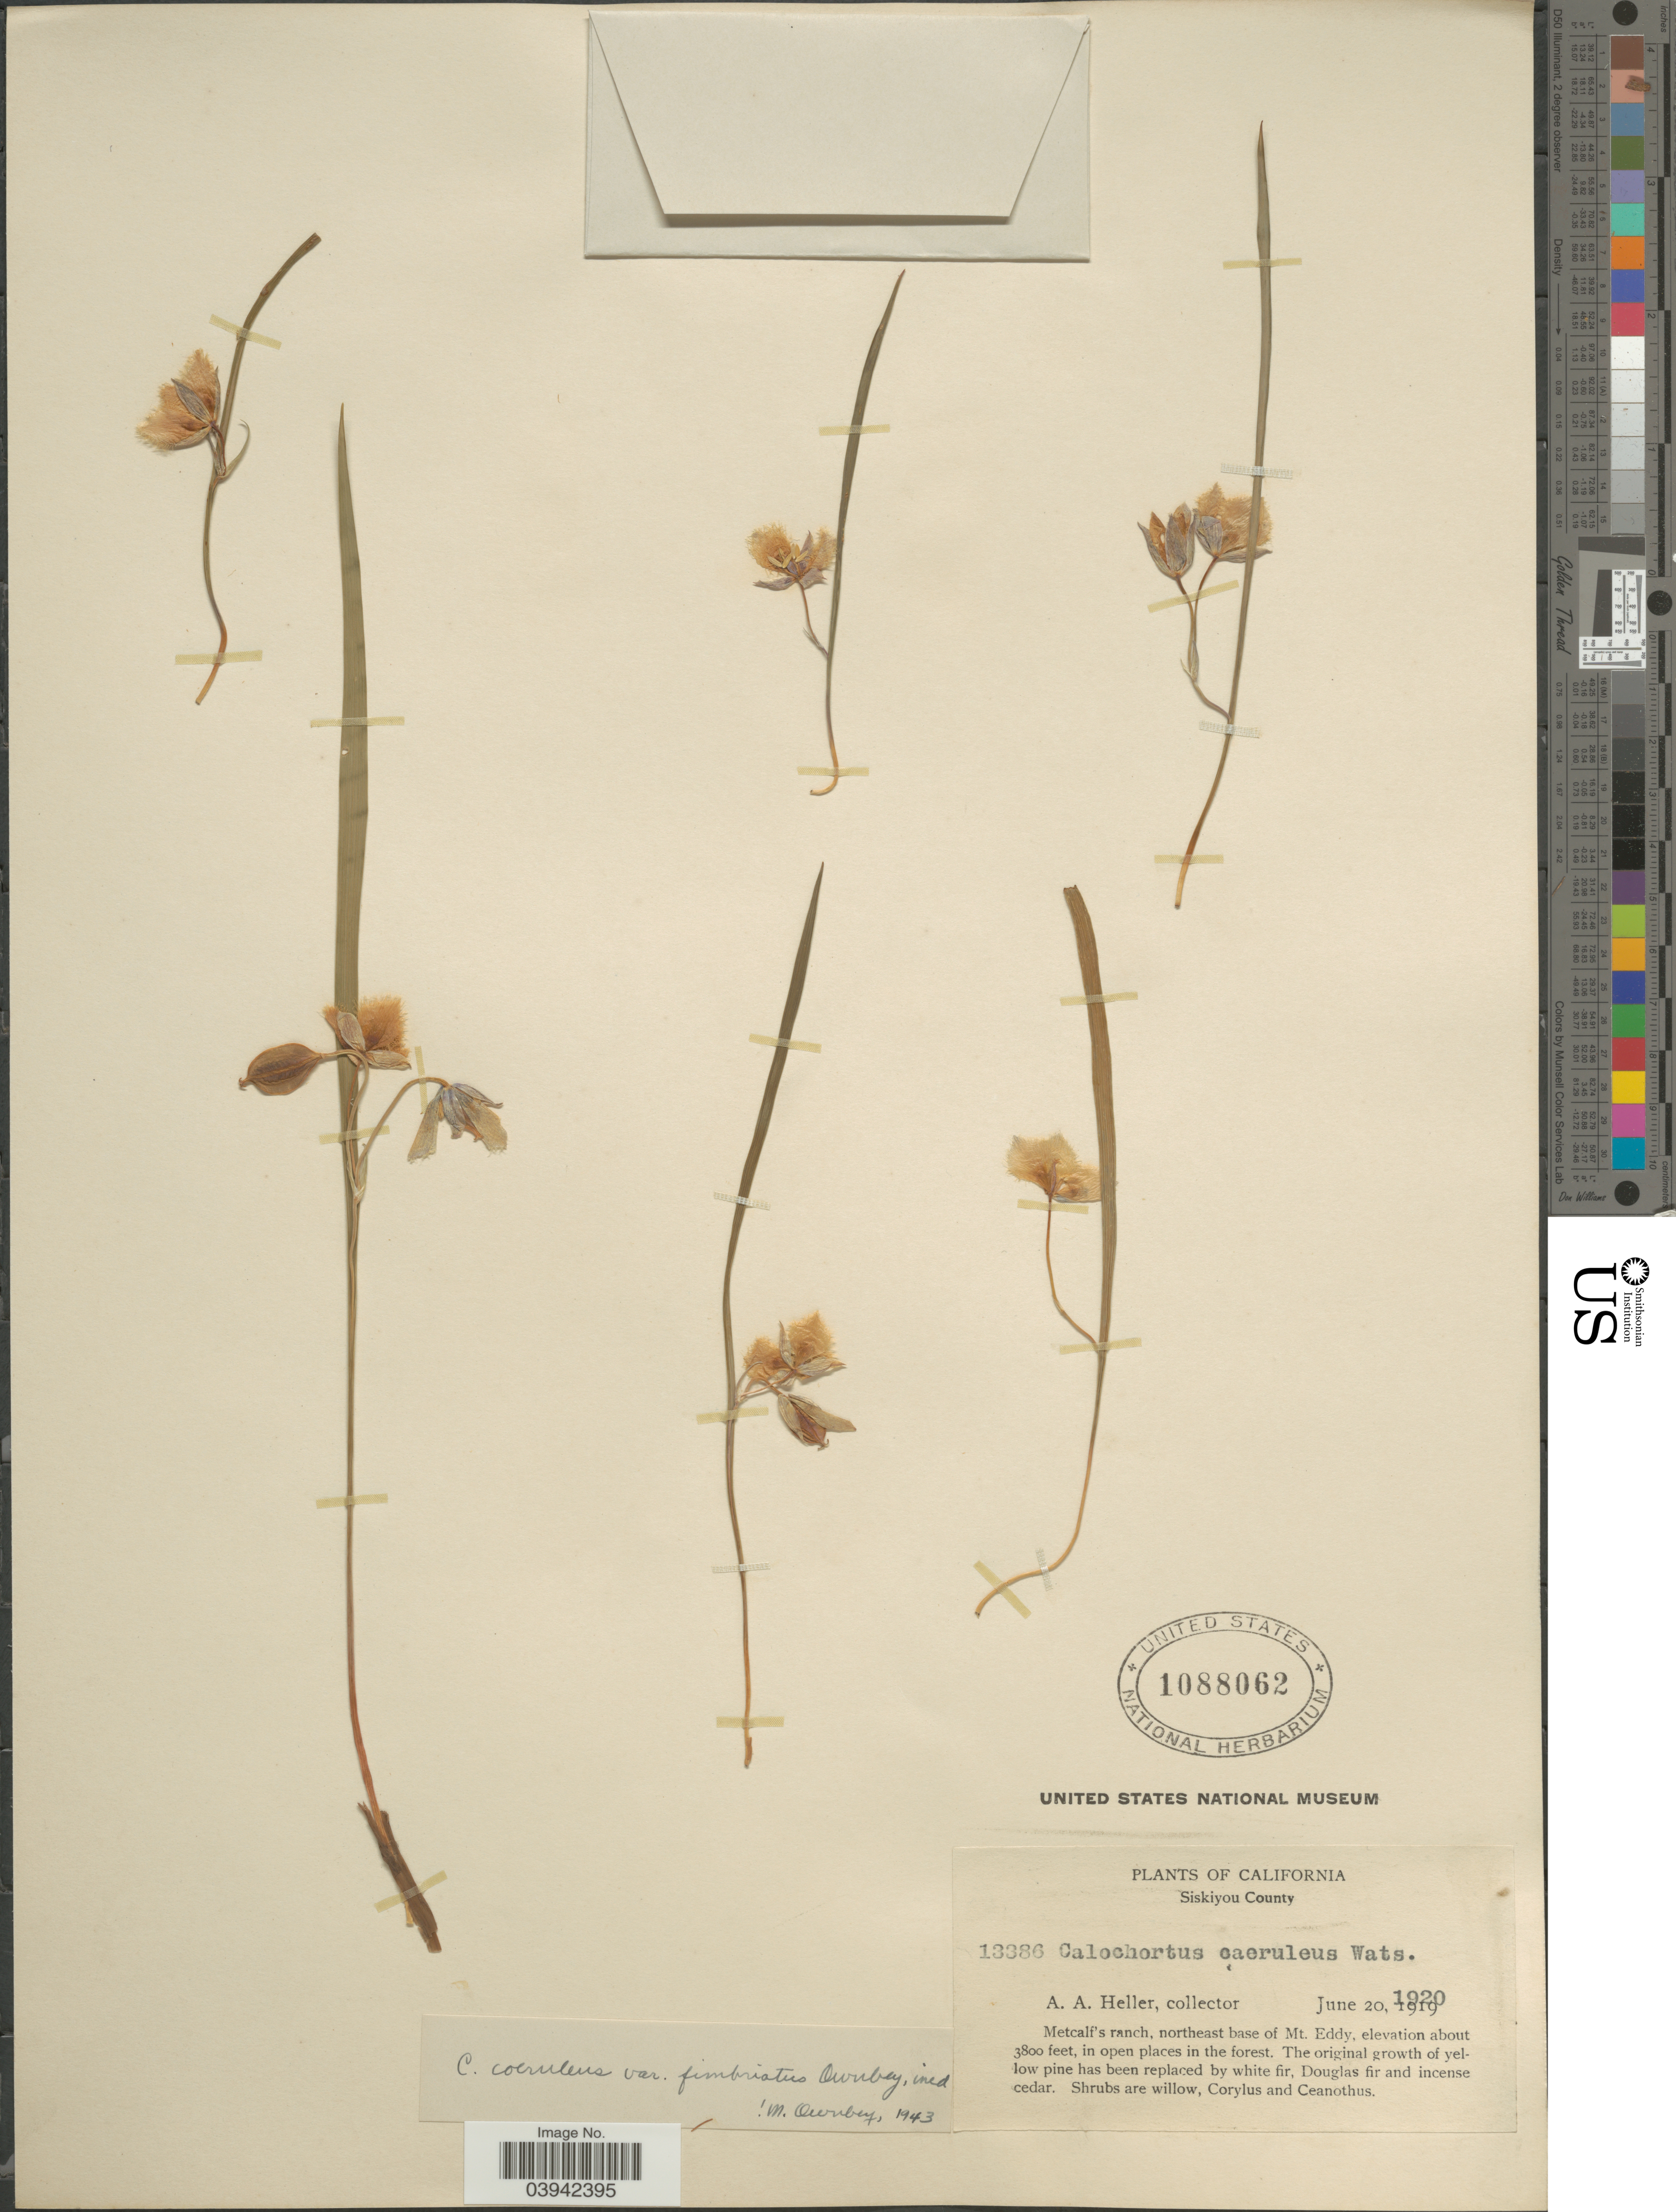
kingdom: Plantae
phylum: Tracheophyta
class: Liliopsida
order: Liliales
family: Liliaceae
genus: Calochortus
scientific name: Calochortus coeruleus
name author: (Kellogg) S. Watson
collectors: A. A. Heller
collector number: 13386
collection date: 1920-06-20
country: United States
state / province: California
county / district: Siskiyou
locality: Siskiyou County. Metcalf's ranch, northeast base of Mt. Eddy, in open places in the forest.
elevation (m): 1158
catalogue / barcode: US 1088062